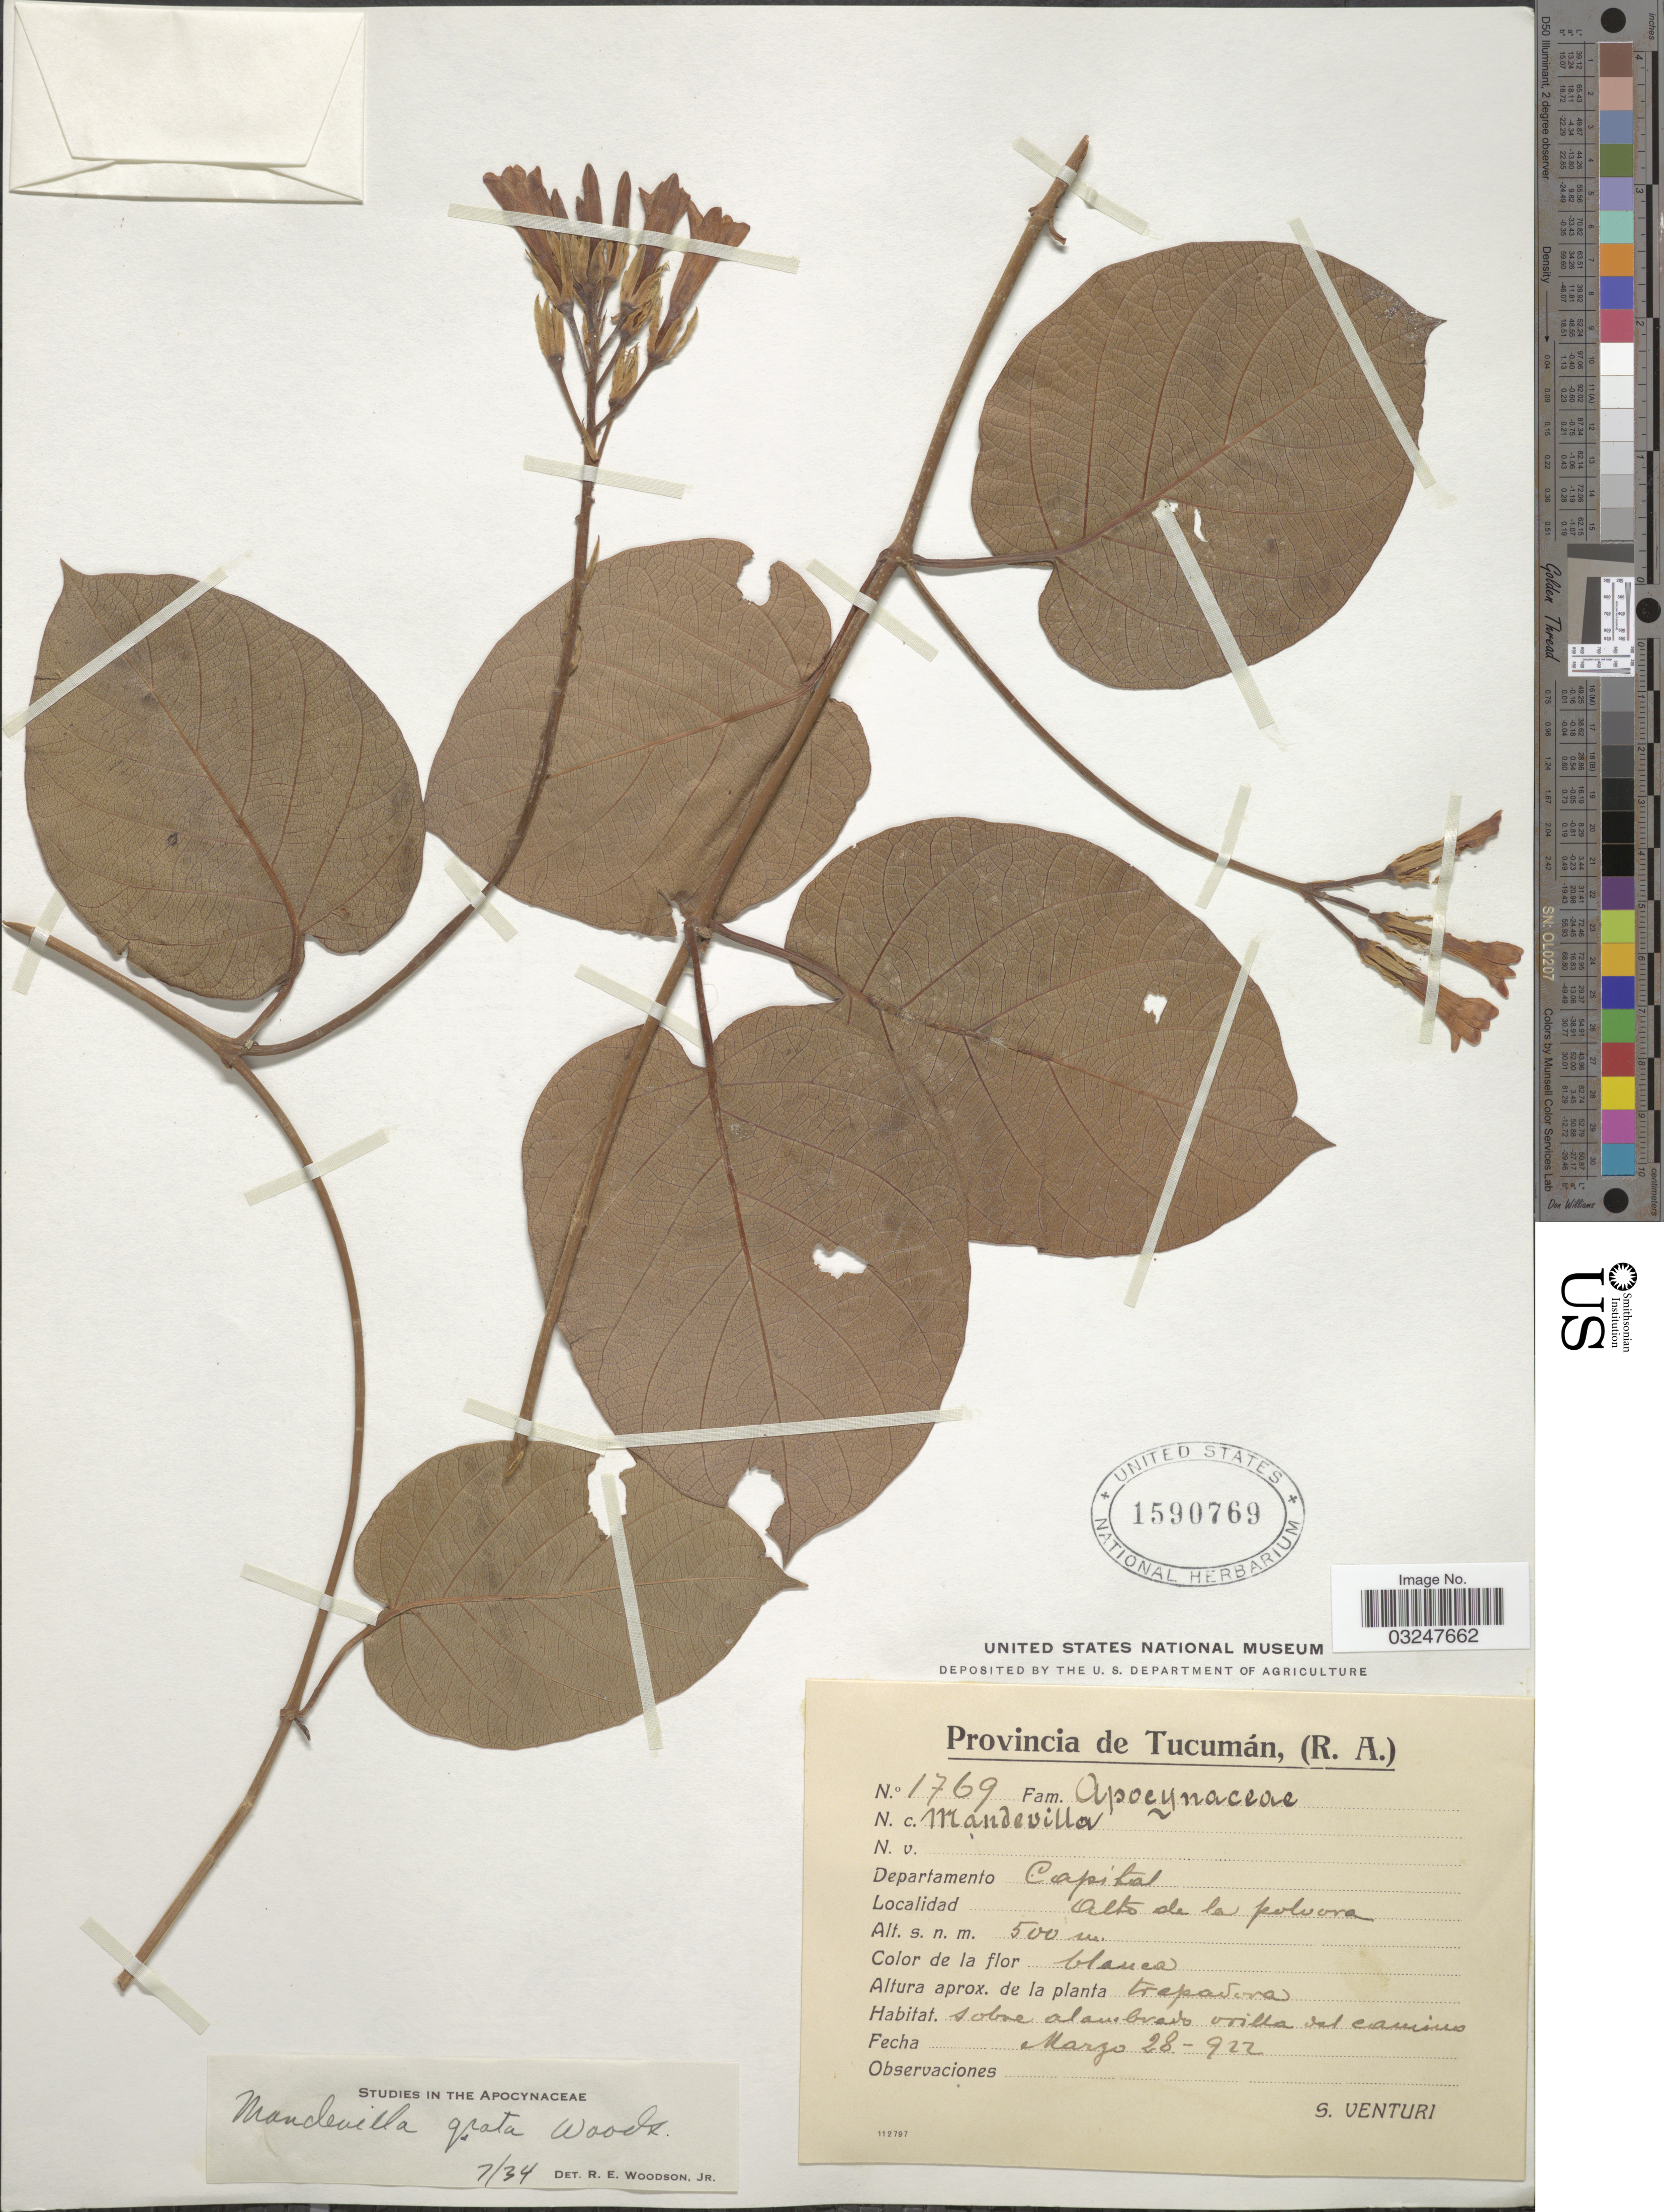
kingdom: Plantae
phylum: Tracheophyta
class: Magnoliopsida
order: Gentianales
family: Apocynaceae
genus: Mandevilla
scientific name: Mandevilla grata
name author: Woodson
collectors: S. Venturi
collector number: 1769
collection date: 1922-03-28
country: Argentina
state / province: Tucuman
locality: Provincia de Tucuman, (R.A.) Departamento Capital, Alto de la Pólvora.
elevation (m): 500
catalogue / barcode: US 1590769